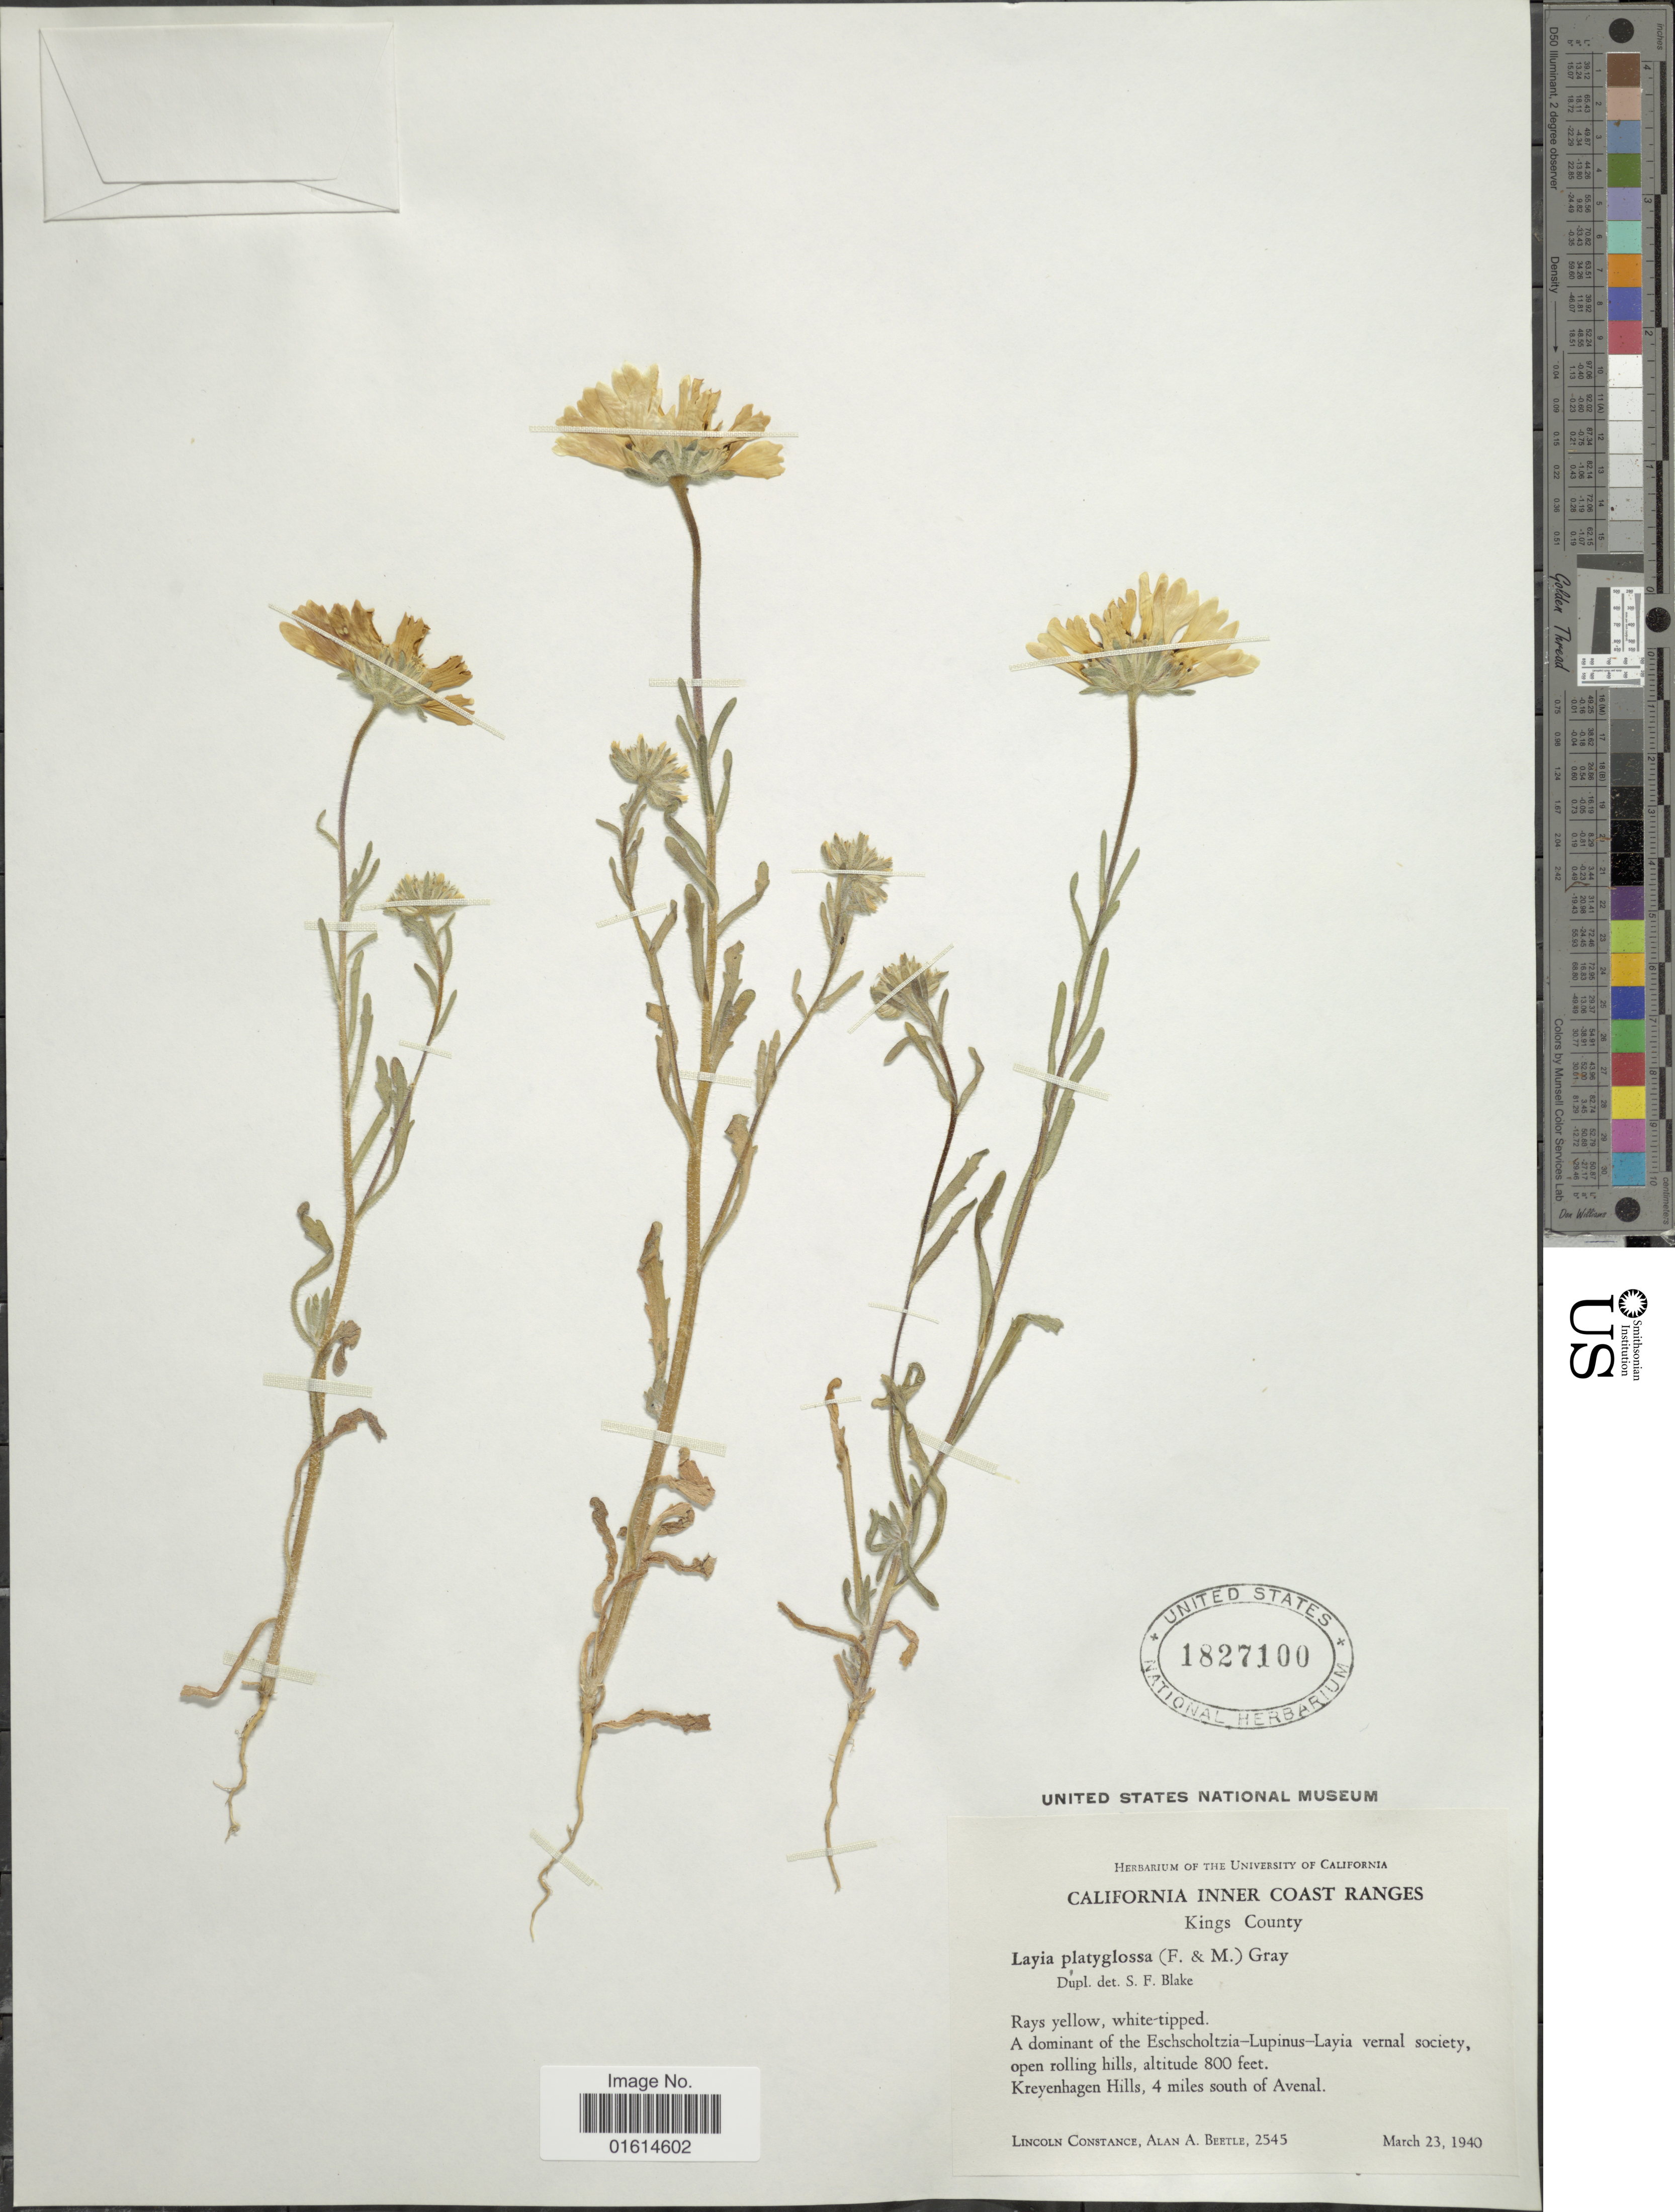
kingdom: Plantae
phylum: Tracheophyta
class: Magnoliopsida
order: Asterales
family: Asteraceae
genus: Layia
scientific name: Layia platyglossa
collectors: L. Constance & A. A. Beetle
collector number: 2545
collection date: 1940-03-23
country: United States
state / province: California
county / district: Kings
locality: California Inner Coast Ranges, Kings County, Kreyenhagen Hills, 4 miles south of Avenal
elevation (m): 244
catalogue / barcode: US 1827100